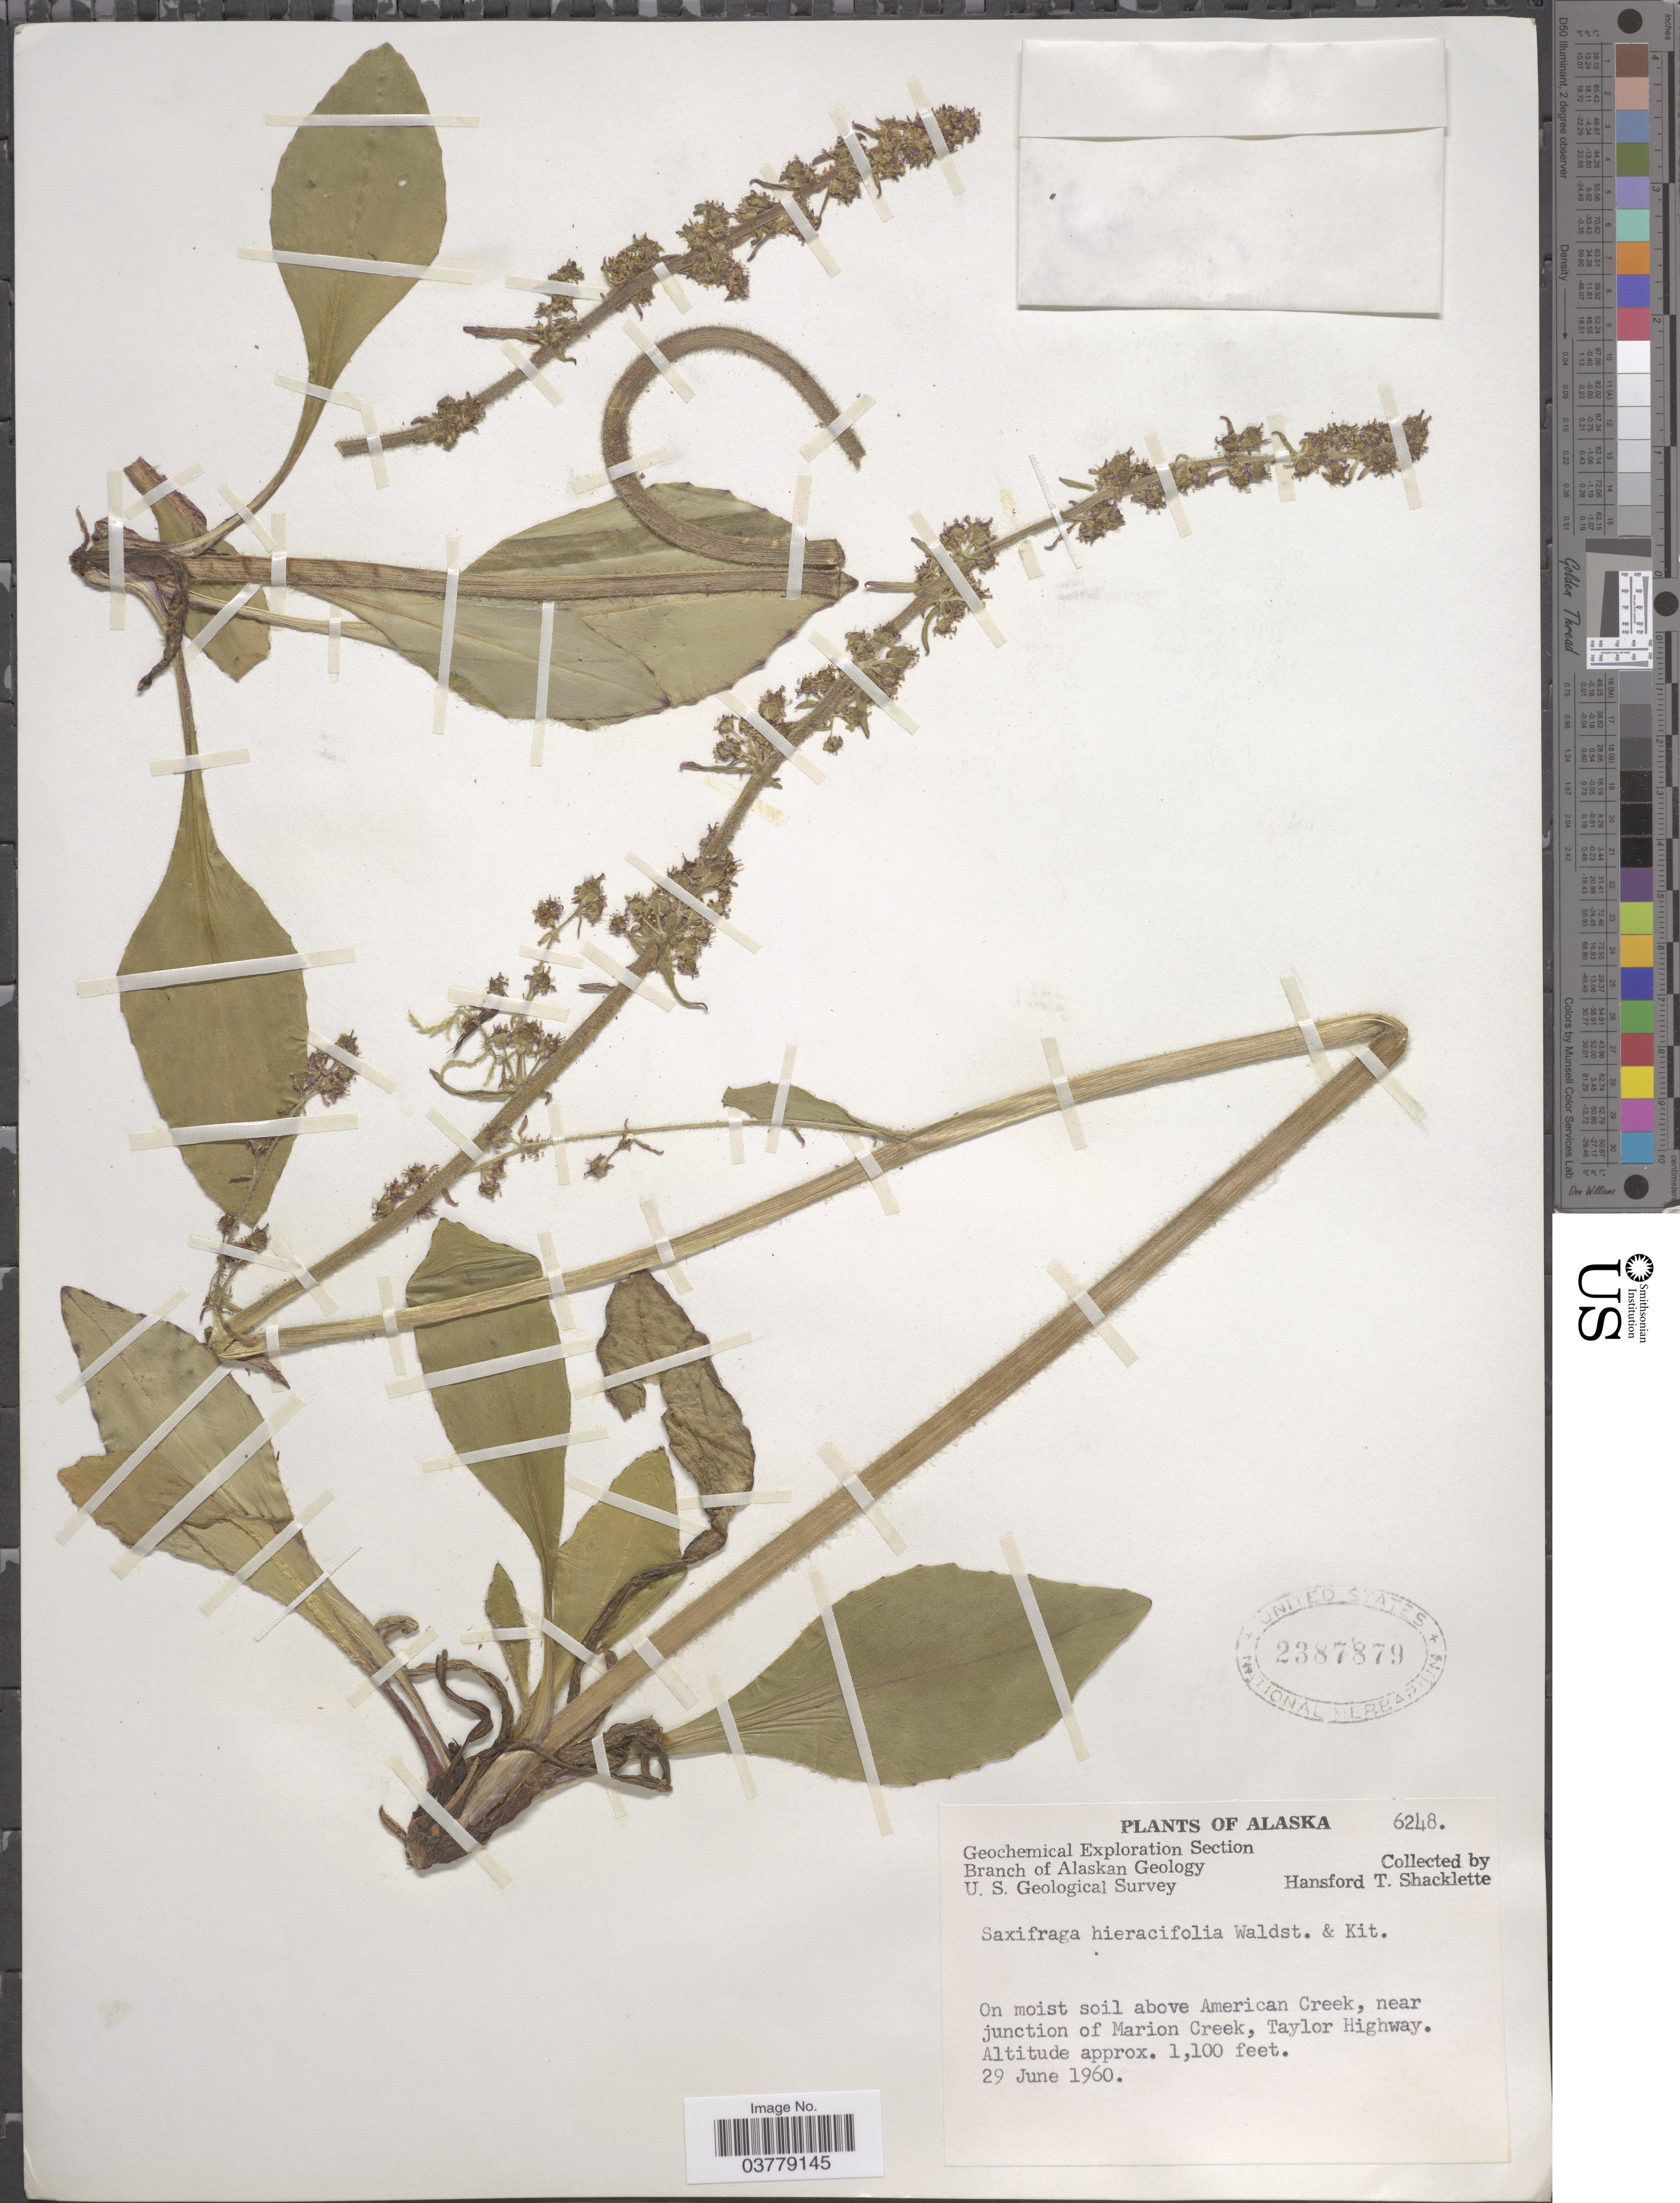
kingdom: Plantae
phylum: Tracheophyta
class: Magnoliopsida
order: Saxifragales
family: Saxifragaceae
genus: Micranthes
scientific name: Micranthes hieraciifolia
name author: (Waldst. & Kit. ex Willd.) Haw.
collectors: H. Shacklette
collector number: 6248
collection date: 1960-06-29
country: United States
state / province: Alaska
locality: Above American Creek, near junction of Marion Creek, Taylor Highway.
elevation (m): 335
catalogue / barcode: US 2387879